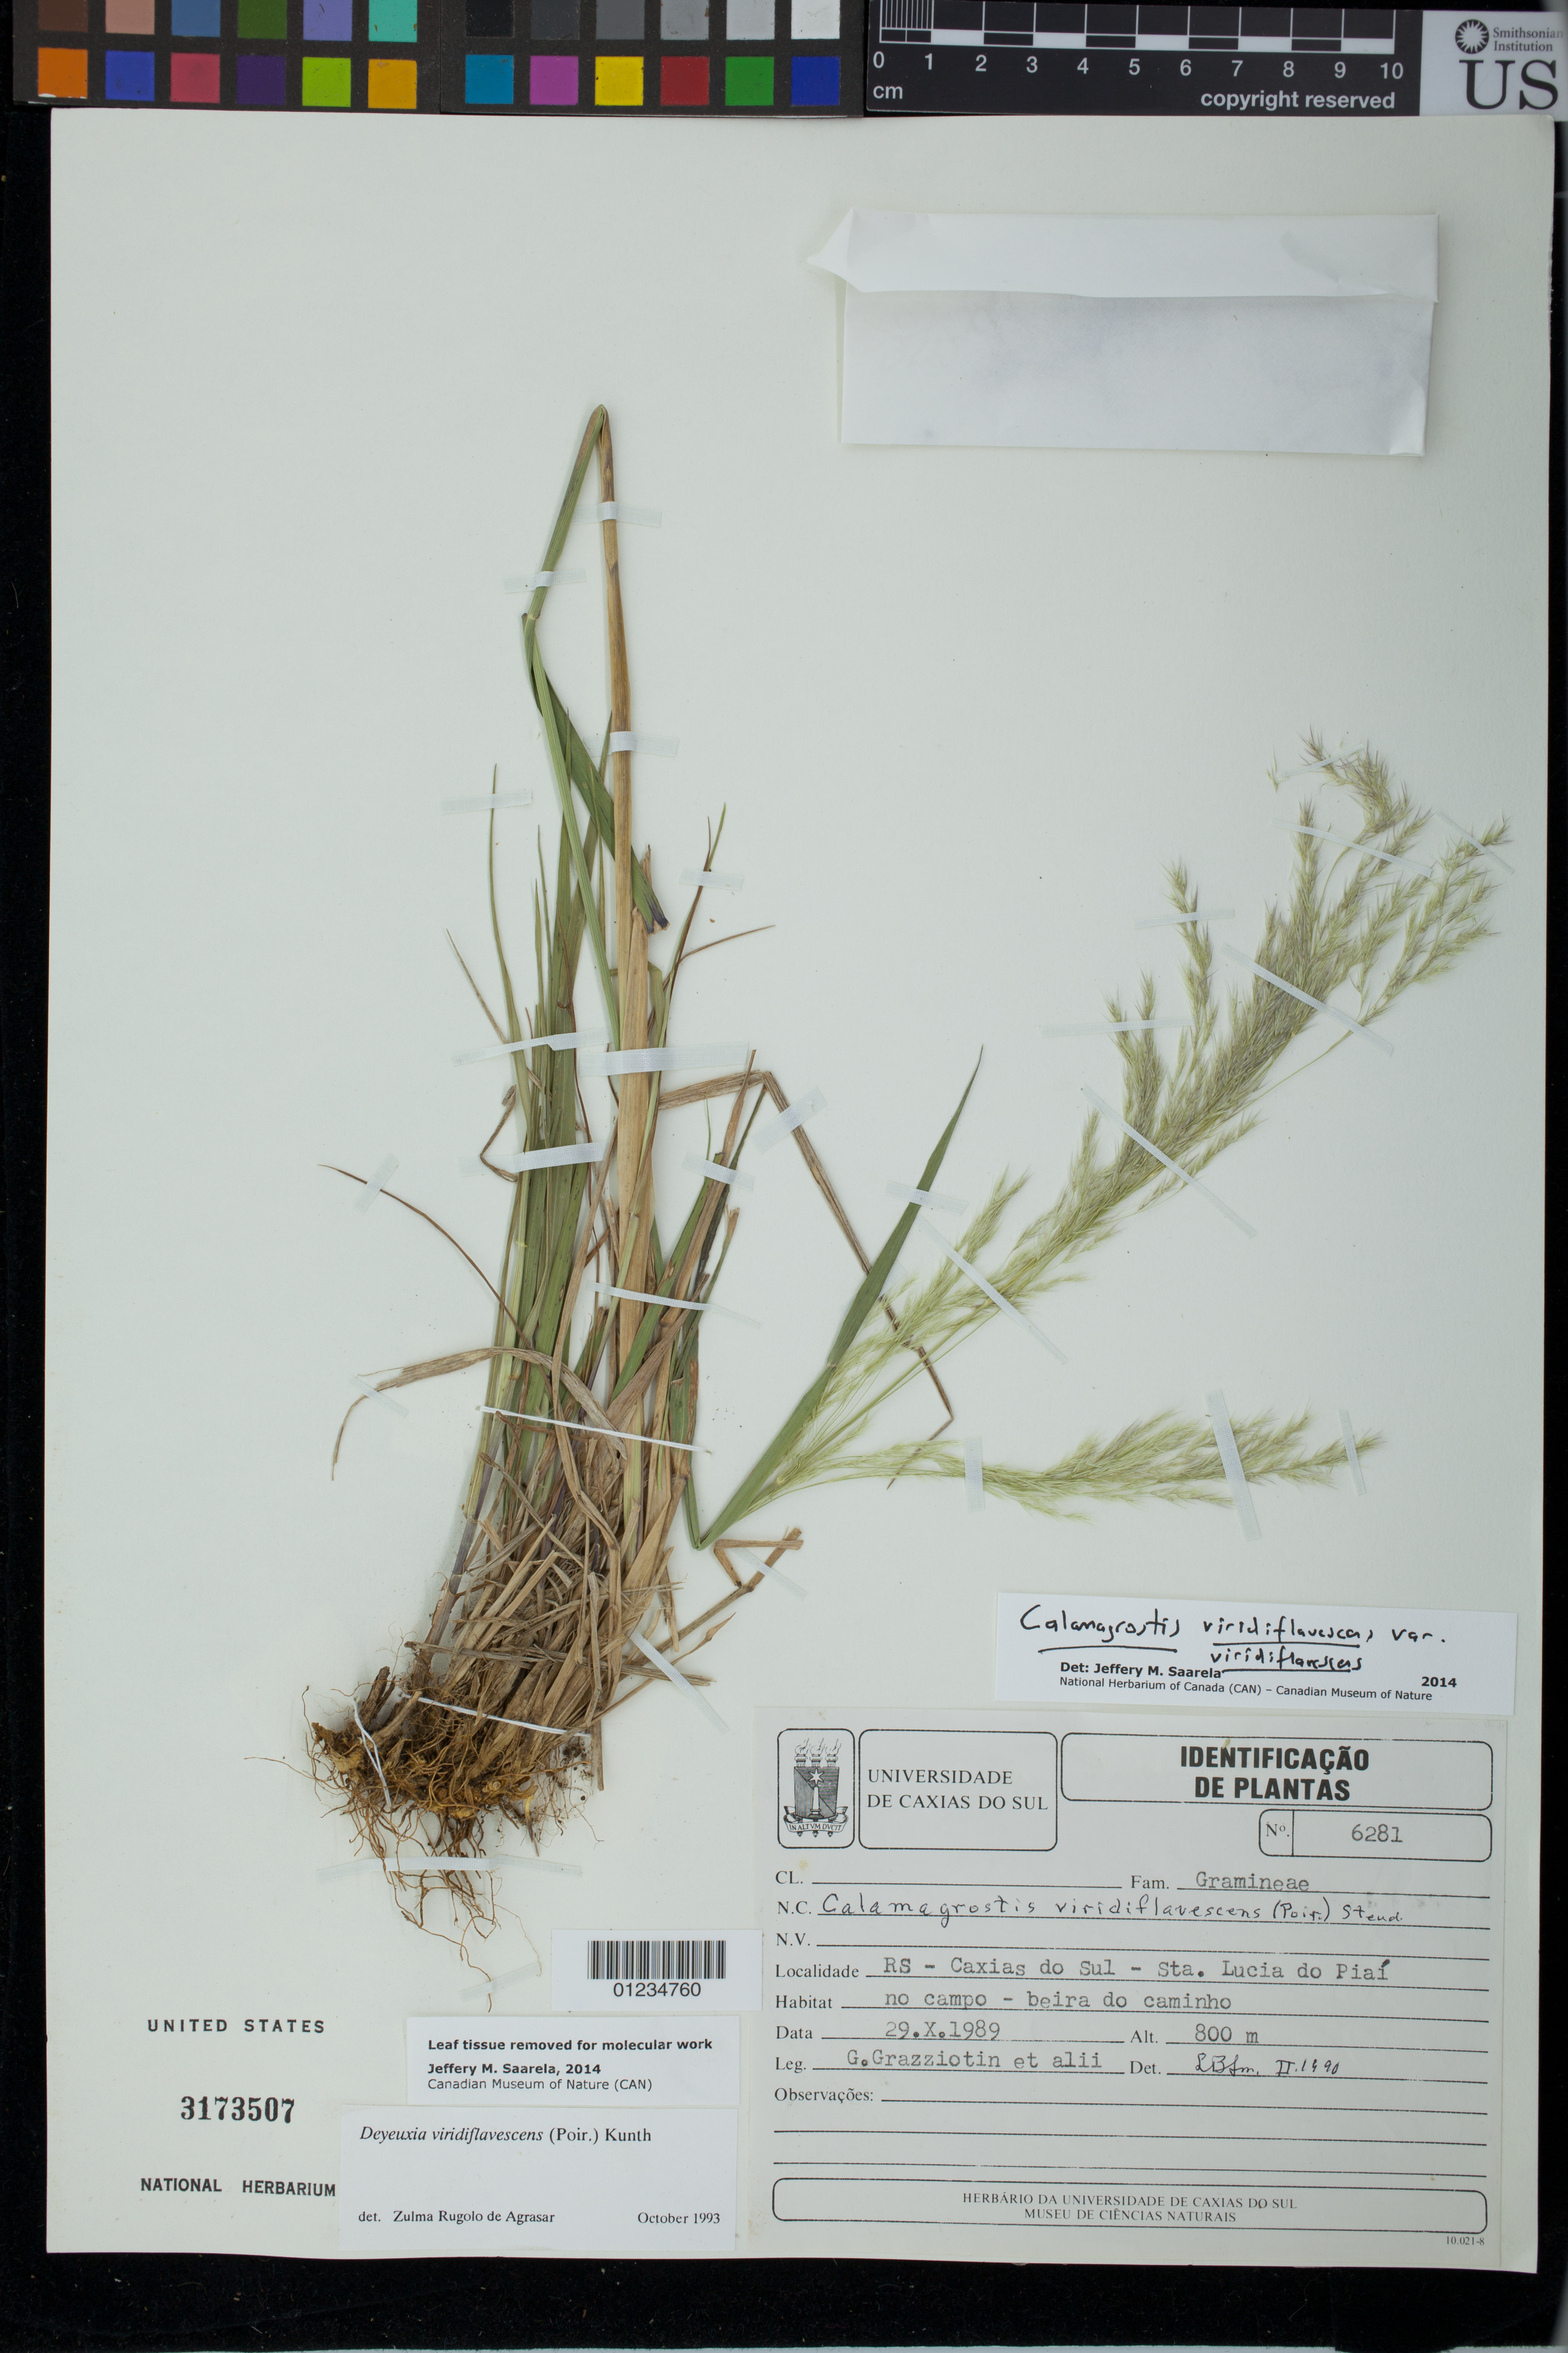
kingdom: Plantae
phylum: Tracheophyta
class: Liliopsida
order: Poales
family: Poaceae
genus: Cinnagrostis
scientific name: Cinnagrostis viridiflavescens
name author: (Poir.) P.M. Peterson et al.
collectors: G. Grazziotin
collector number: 6281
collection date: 1986-10-29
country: Brazil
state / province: Rio Grande do Sul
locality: Caxias do Sul - Sta. Lucia do Piai.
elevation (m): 800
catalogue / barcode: US 3173507